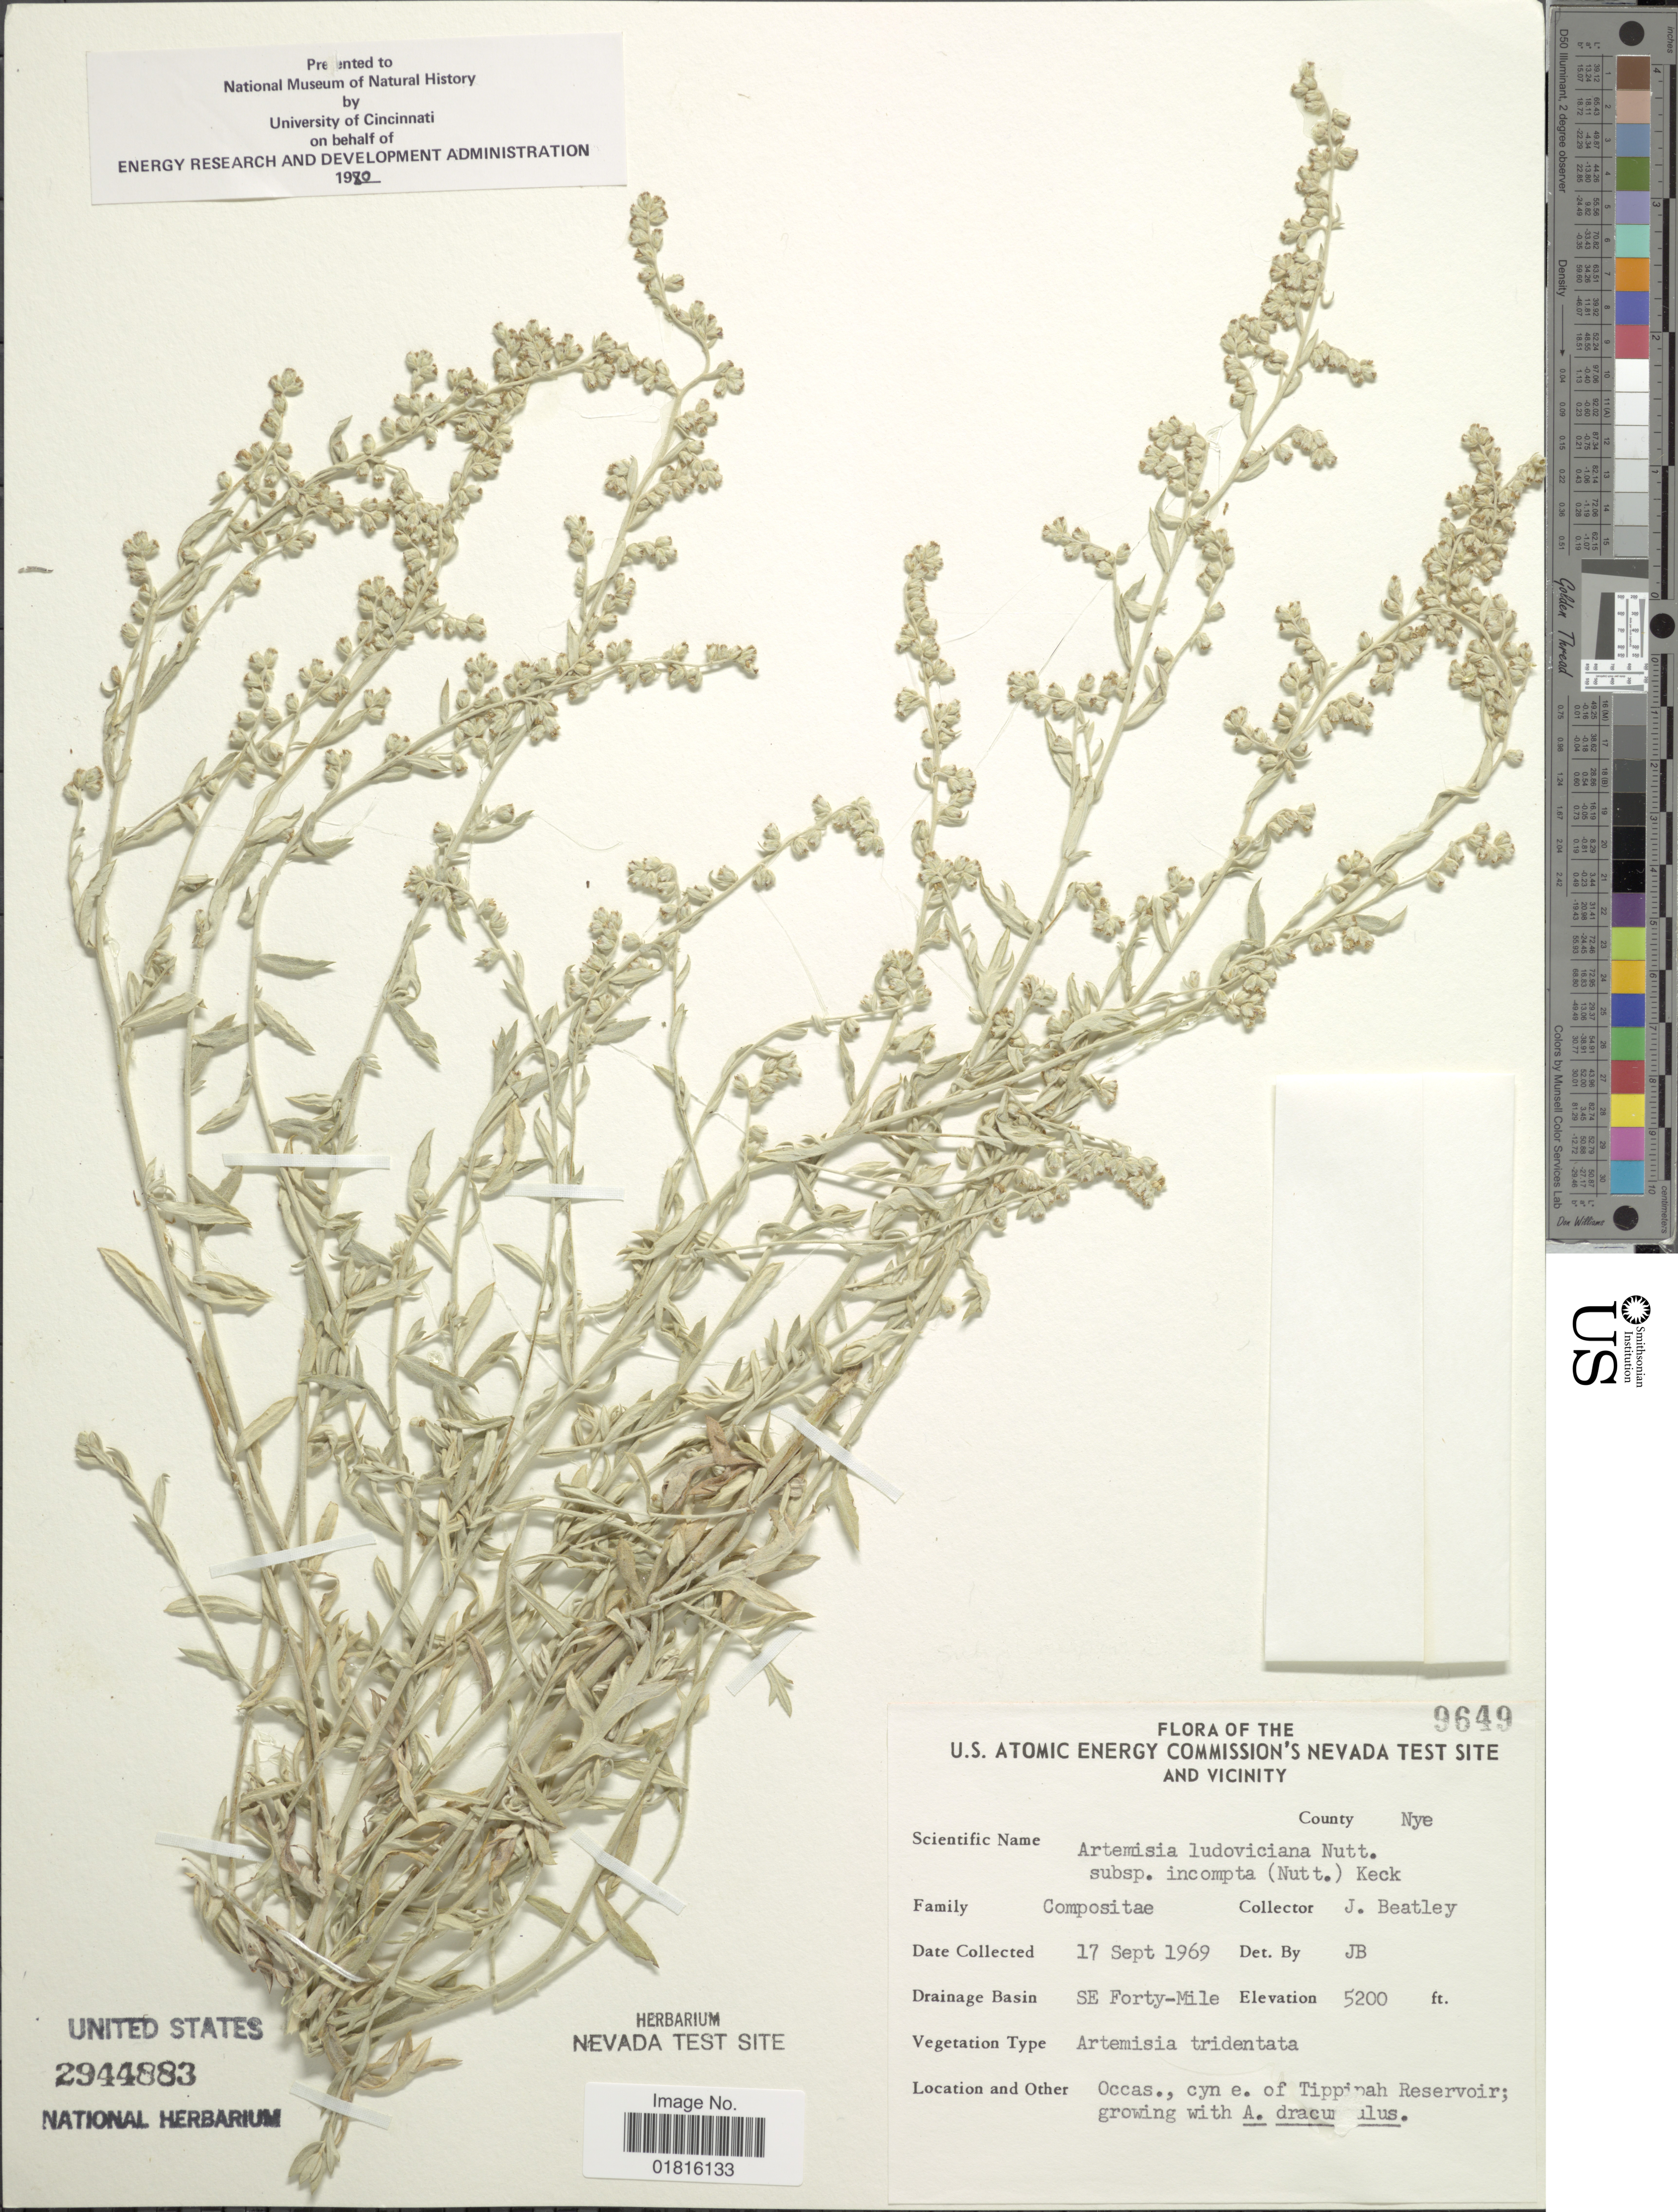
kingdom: Plantae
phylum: Tracheophyta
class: Magnoliopsida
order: Asterales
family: Asteraceae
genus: Artemisia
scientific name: Artemisia ludoviciana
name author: Nutt.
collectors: J. C. Beatley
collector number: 9649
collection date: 1969-09-17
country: United States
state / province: Nevada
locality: U.S. Atomic Energy Commission's Nevada Test Site and Vicinity, County Nye, SE Forty-Mile, occas., cyn e. of Tippipah Reservoir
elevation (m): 1585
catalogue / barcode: US 2944883